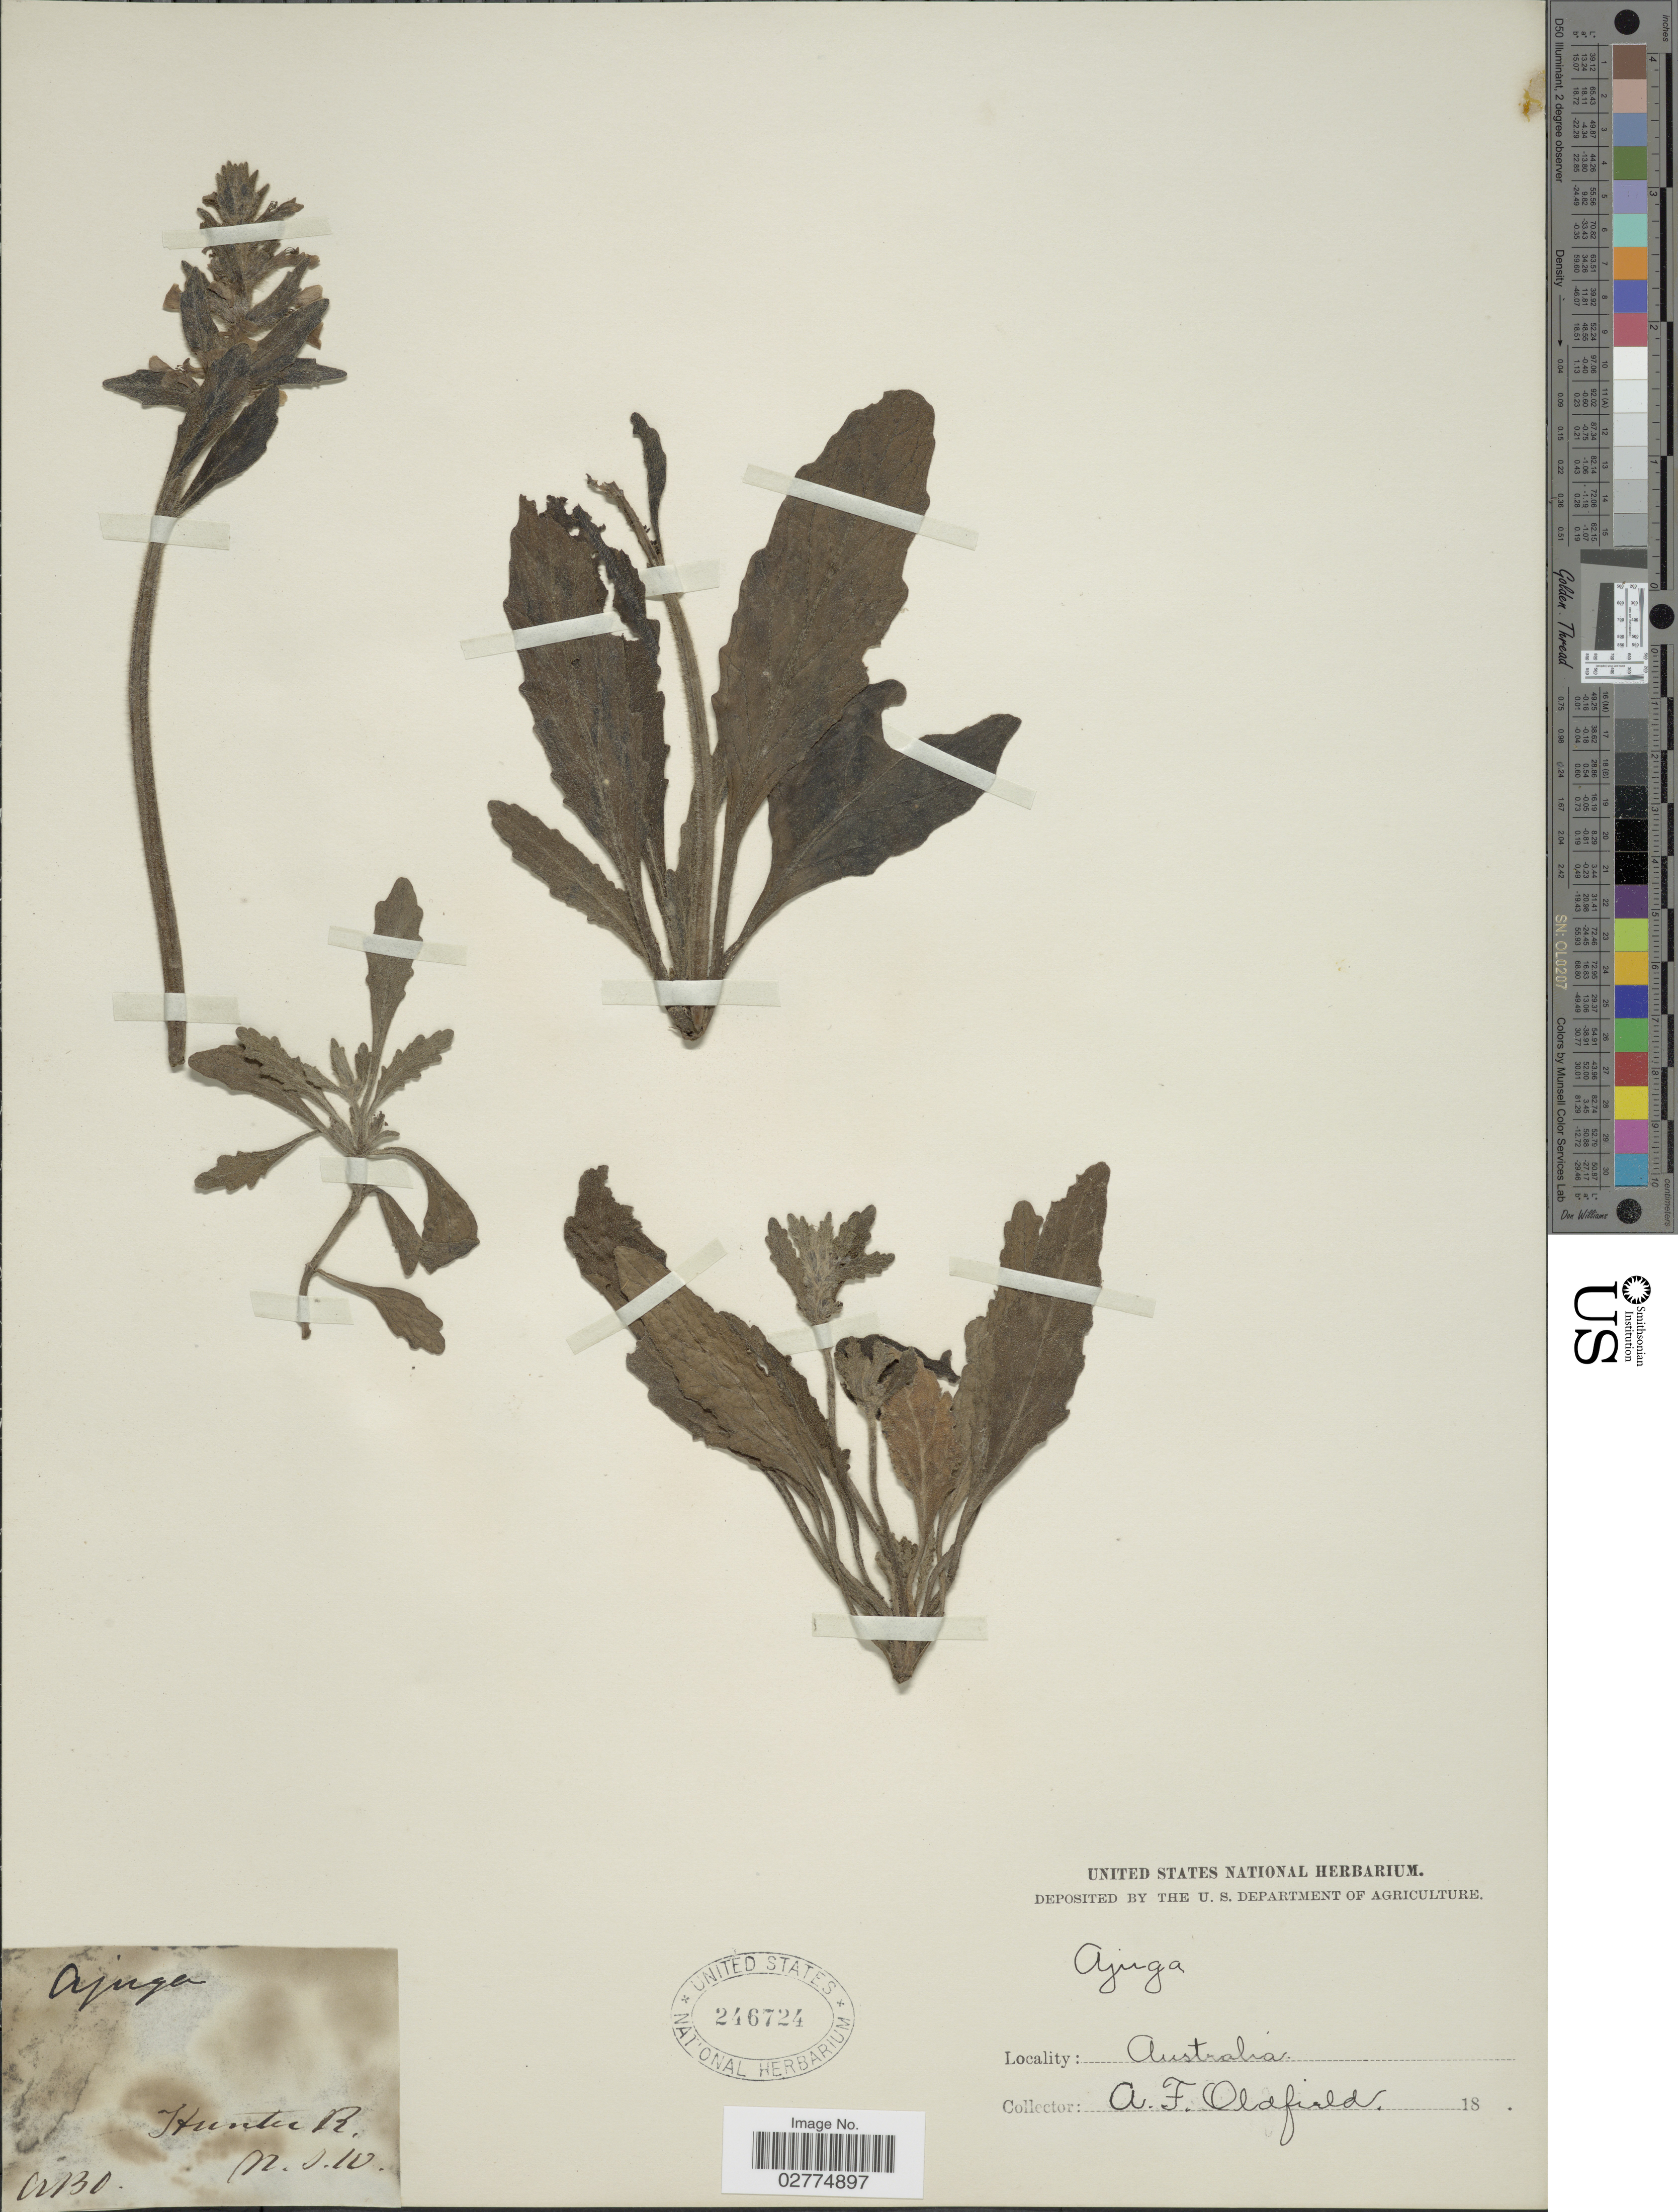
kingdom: Plantae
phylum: Tracheophyta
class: Magnoliopsida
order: Lamiales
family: Lamiaceae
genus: Ajuga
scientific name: Ajuga sp.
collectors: A. Oldfield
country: Australia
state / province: New South Wales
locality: Hunter R.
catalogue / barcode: US 246724